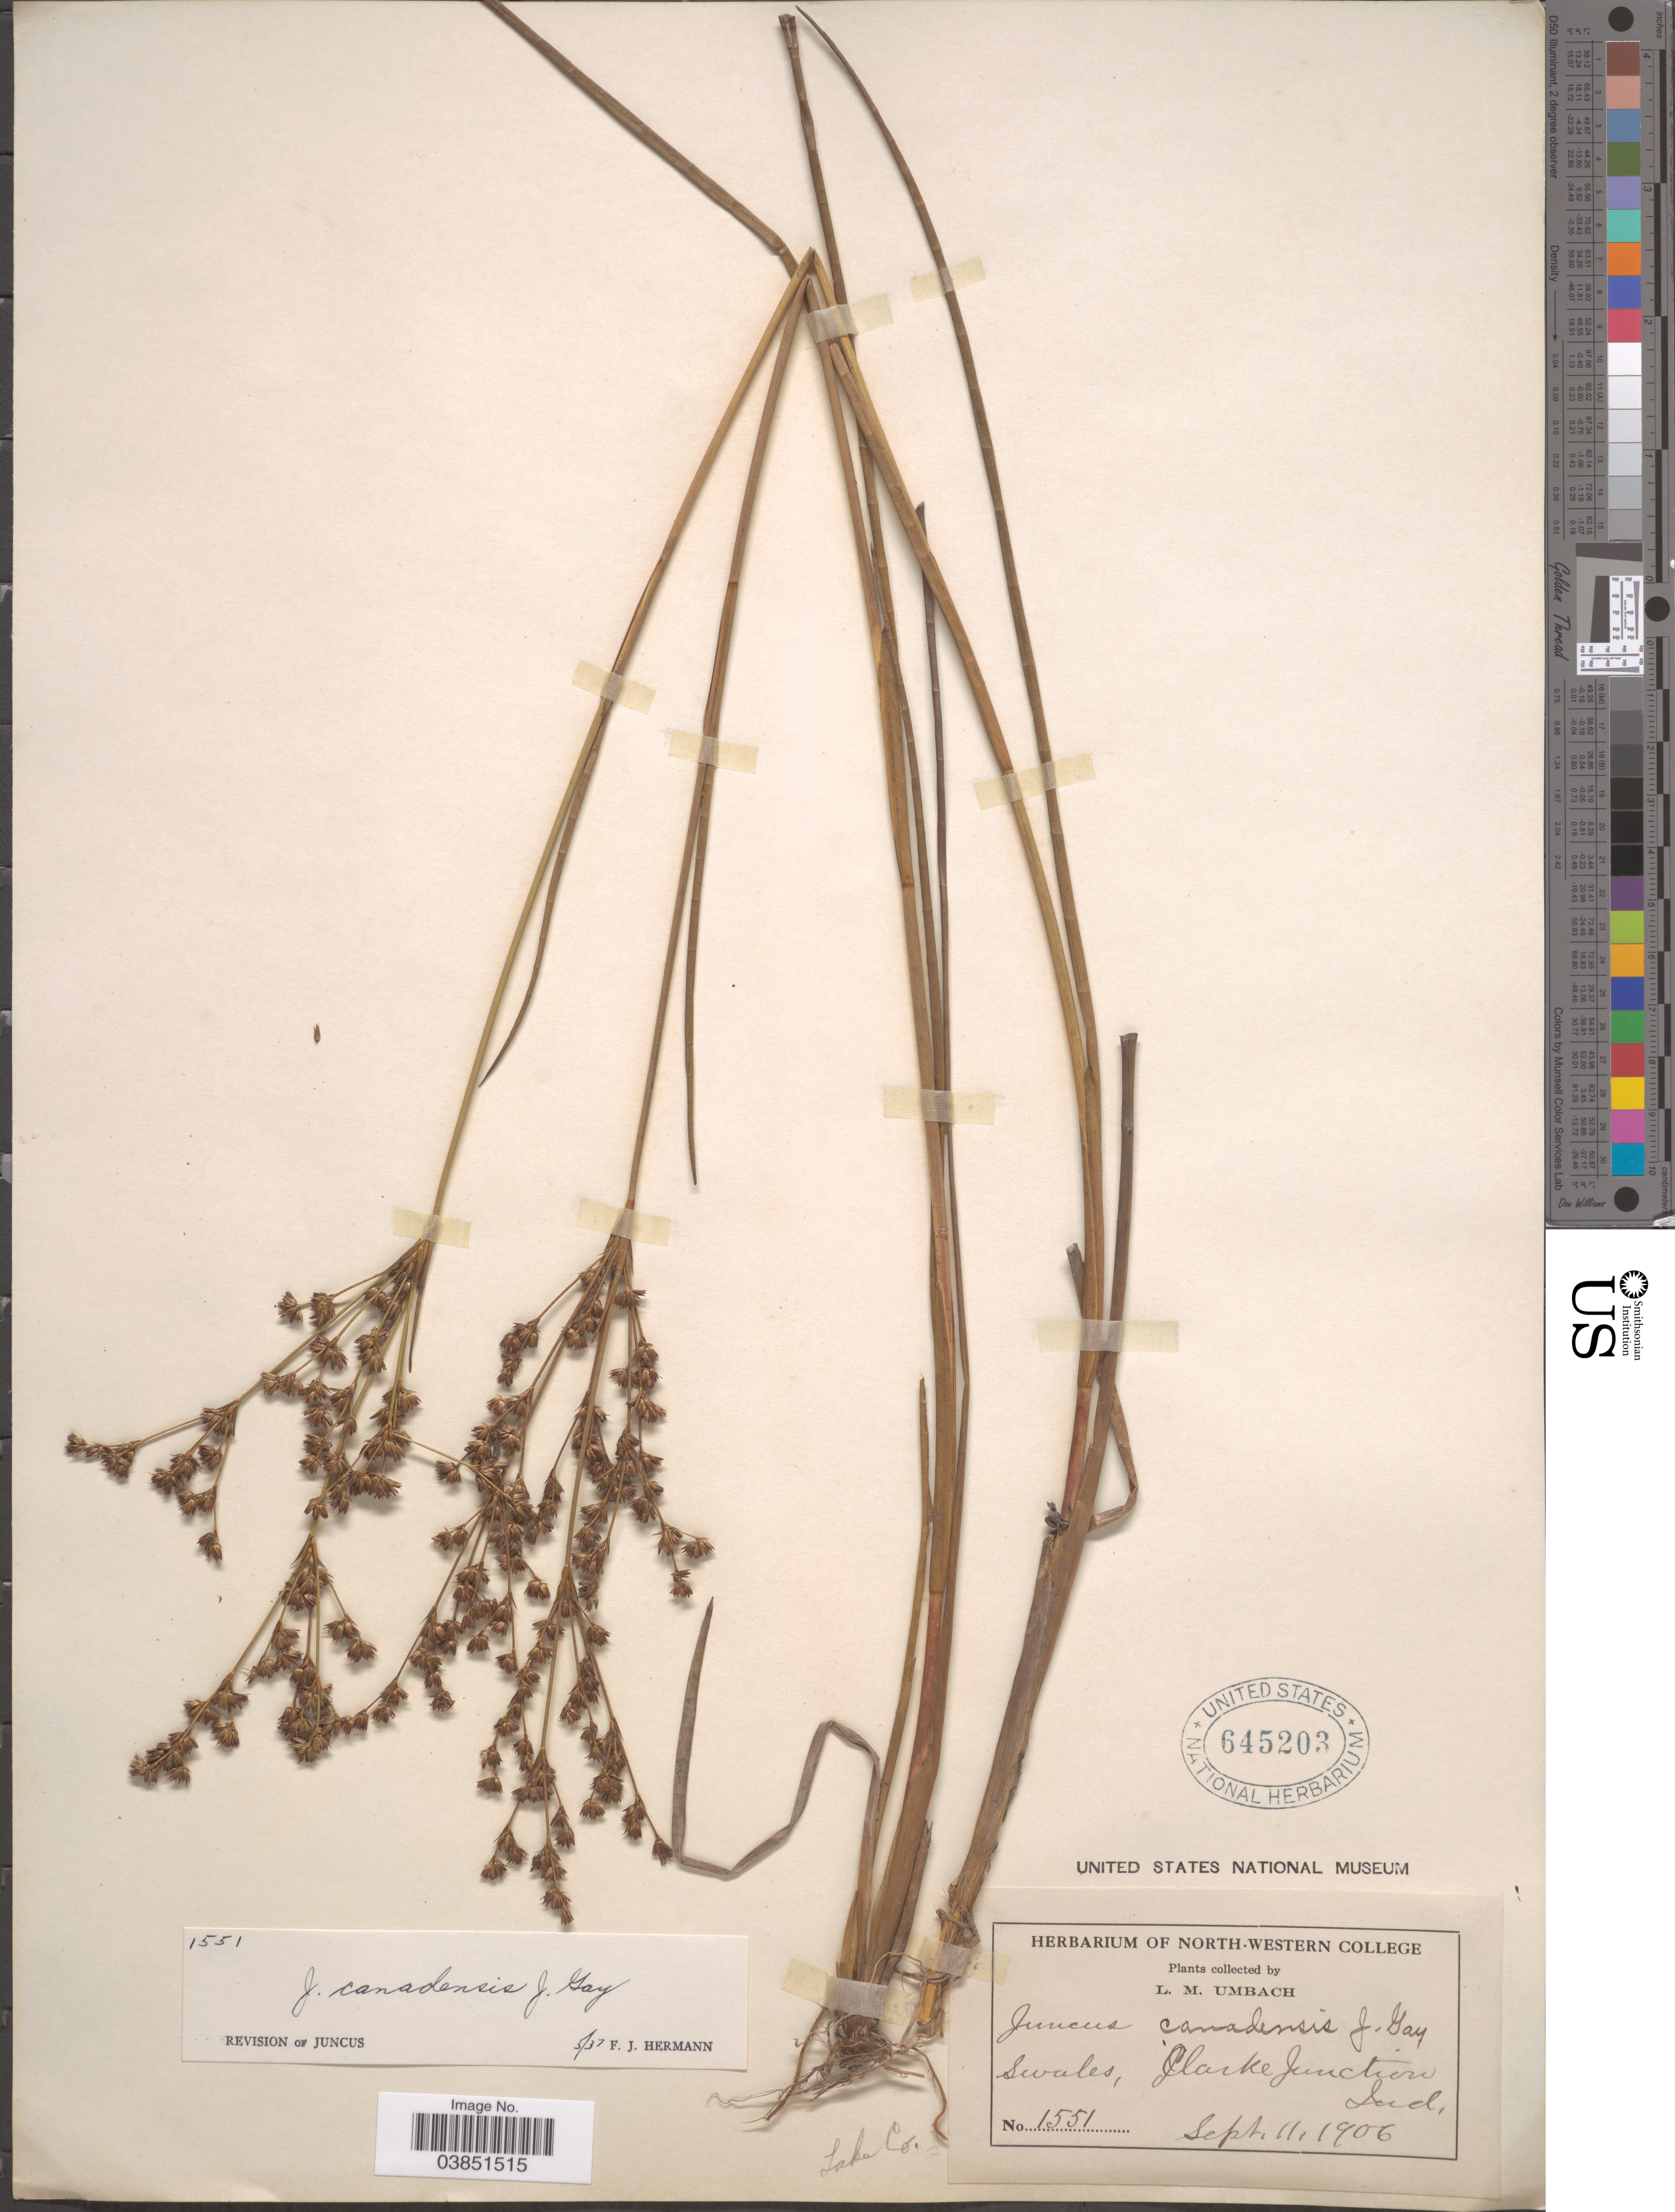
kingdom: Plantae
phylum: Tracheophyta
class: Liliopsida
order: Poales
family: Juncaceae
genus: Juncus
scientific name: Juncus canadensis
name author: J. Gay ex Laharpe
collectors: L. M. Umbach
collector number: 1551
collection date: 1906-09-11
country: United States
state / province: Indiana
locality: Clarke Junction. Lake Co.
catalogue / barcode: US 645203